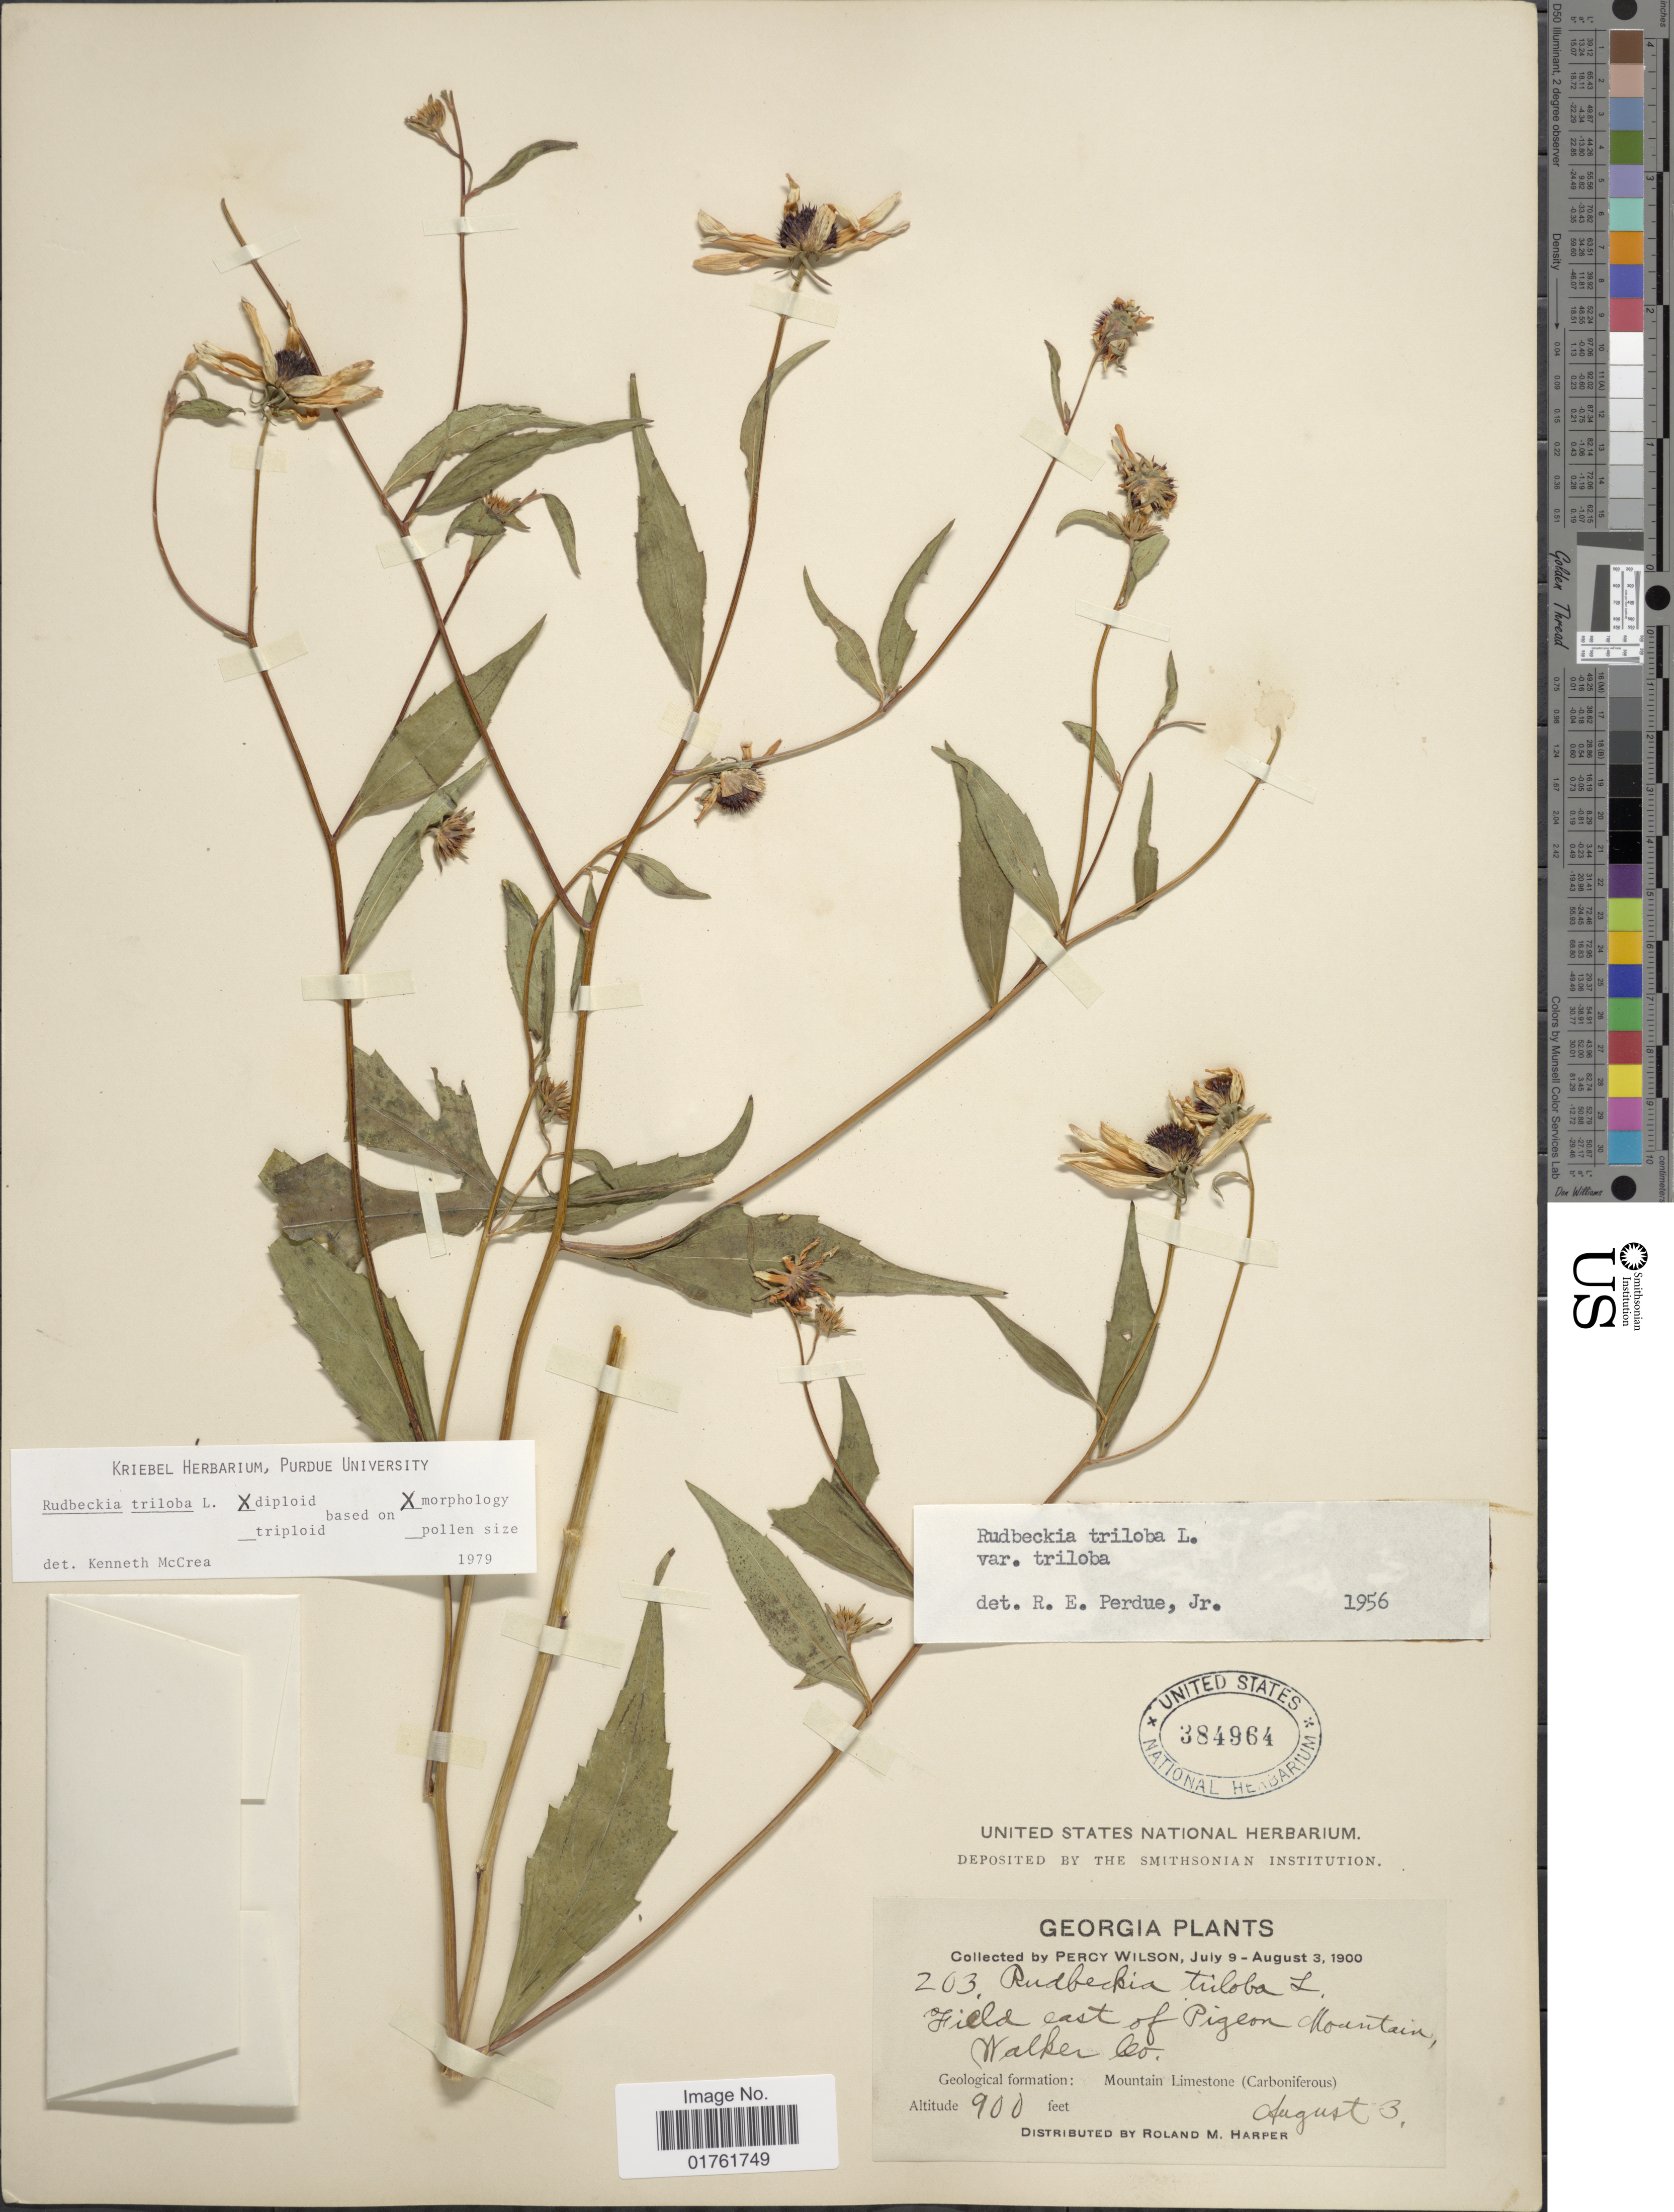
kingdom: Plantae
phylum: Tracheophyta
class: Magnoliopsida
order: Asterales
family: Asteraceae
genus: Rudbeckia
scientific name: Rudbeckia triloba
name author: L.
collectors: P. Wilson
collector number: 203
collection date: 1900-07-09/1900-08-03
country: United States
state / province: Georgia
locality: Field east of Pigeon Mountain, Walker Co, geological formation: Mountain Limestone (Carboniferous)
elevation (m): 274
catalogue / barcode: US 384964